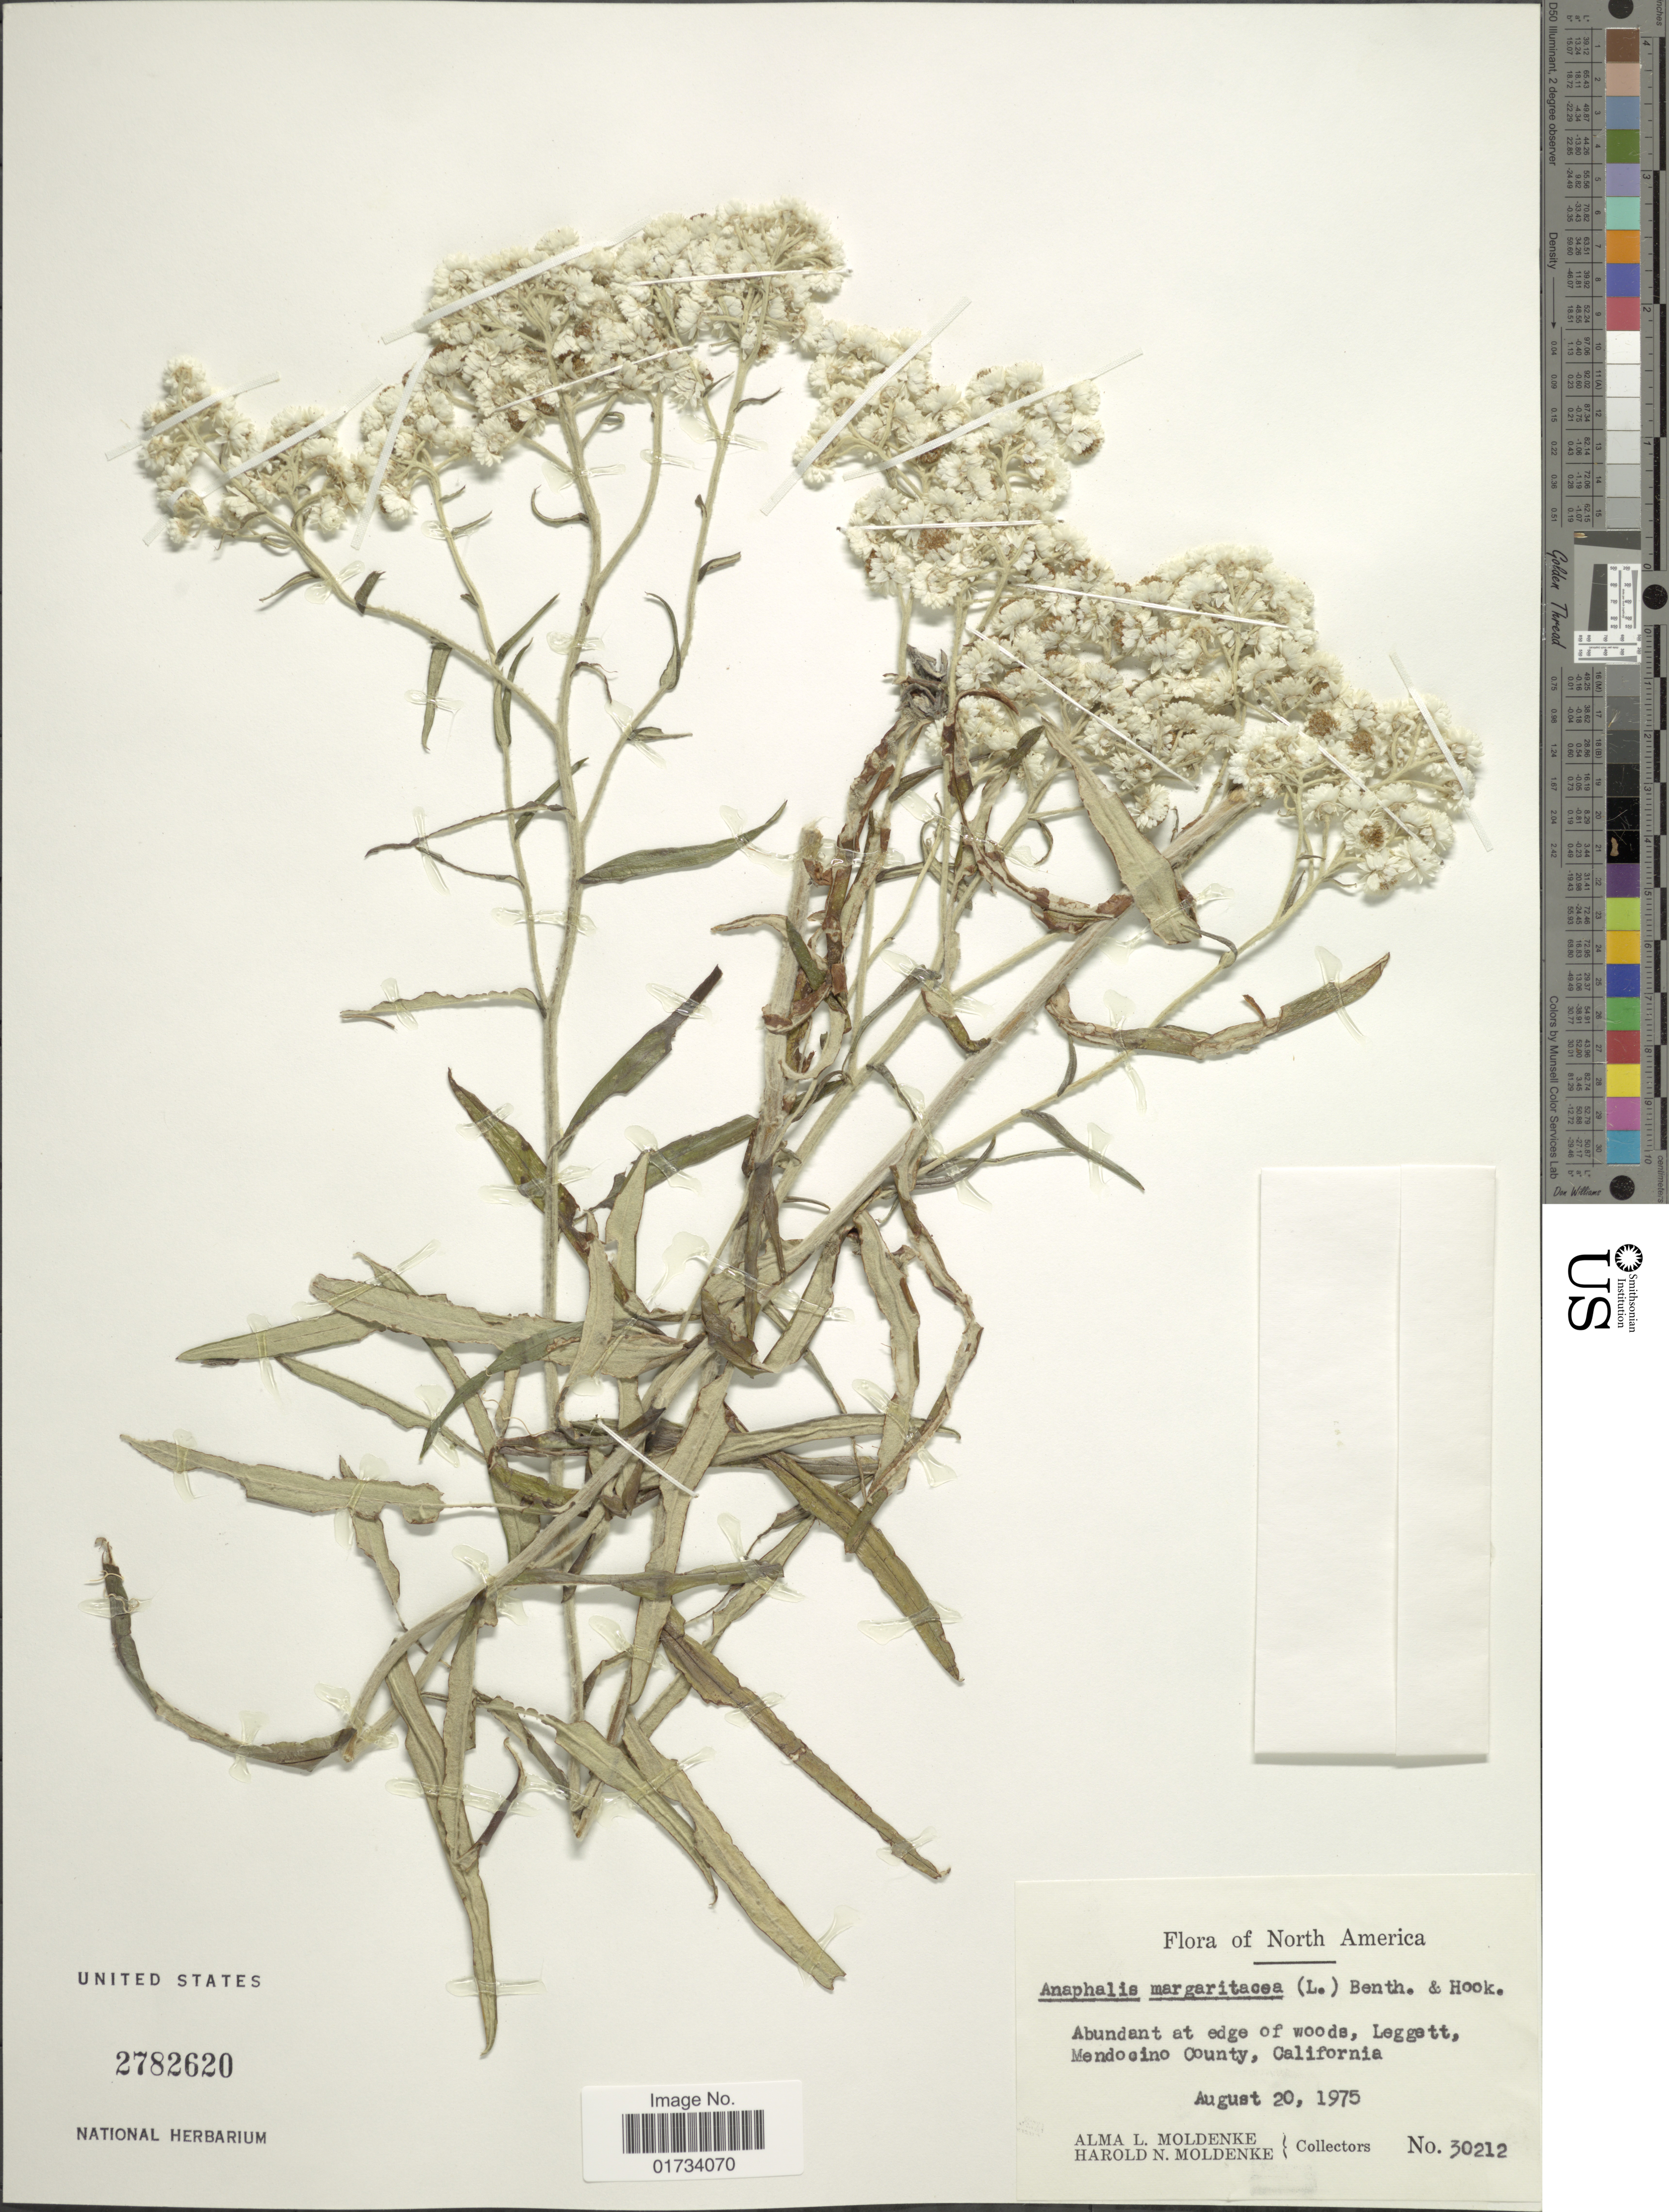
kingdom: Plantae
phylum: Tracheophyta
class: Magnoliopsida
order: Asterales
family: Asteraceae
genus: Anaphalis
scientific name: Anaphalis margaritacea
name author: (L.) Benth. & Hook. f.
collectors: A. L. Moldenke & H. N. Moldenke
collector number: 30212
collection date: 1975-08-20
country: United States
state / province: California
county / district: Mendocino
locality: North America, abundant at edge of woods, Leggett, Mendocino County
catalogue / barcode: US 2782620